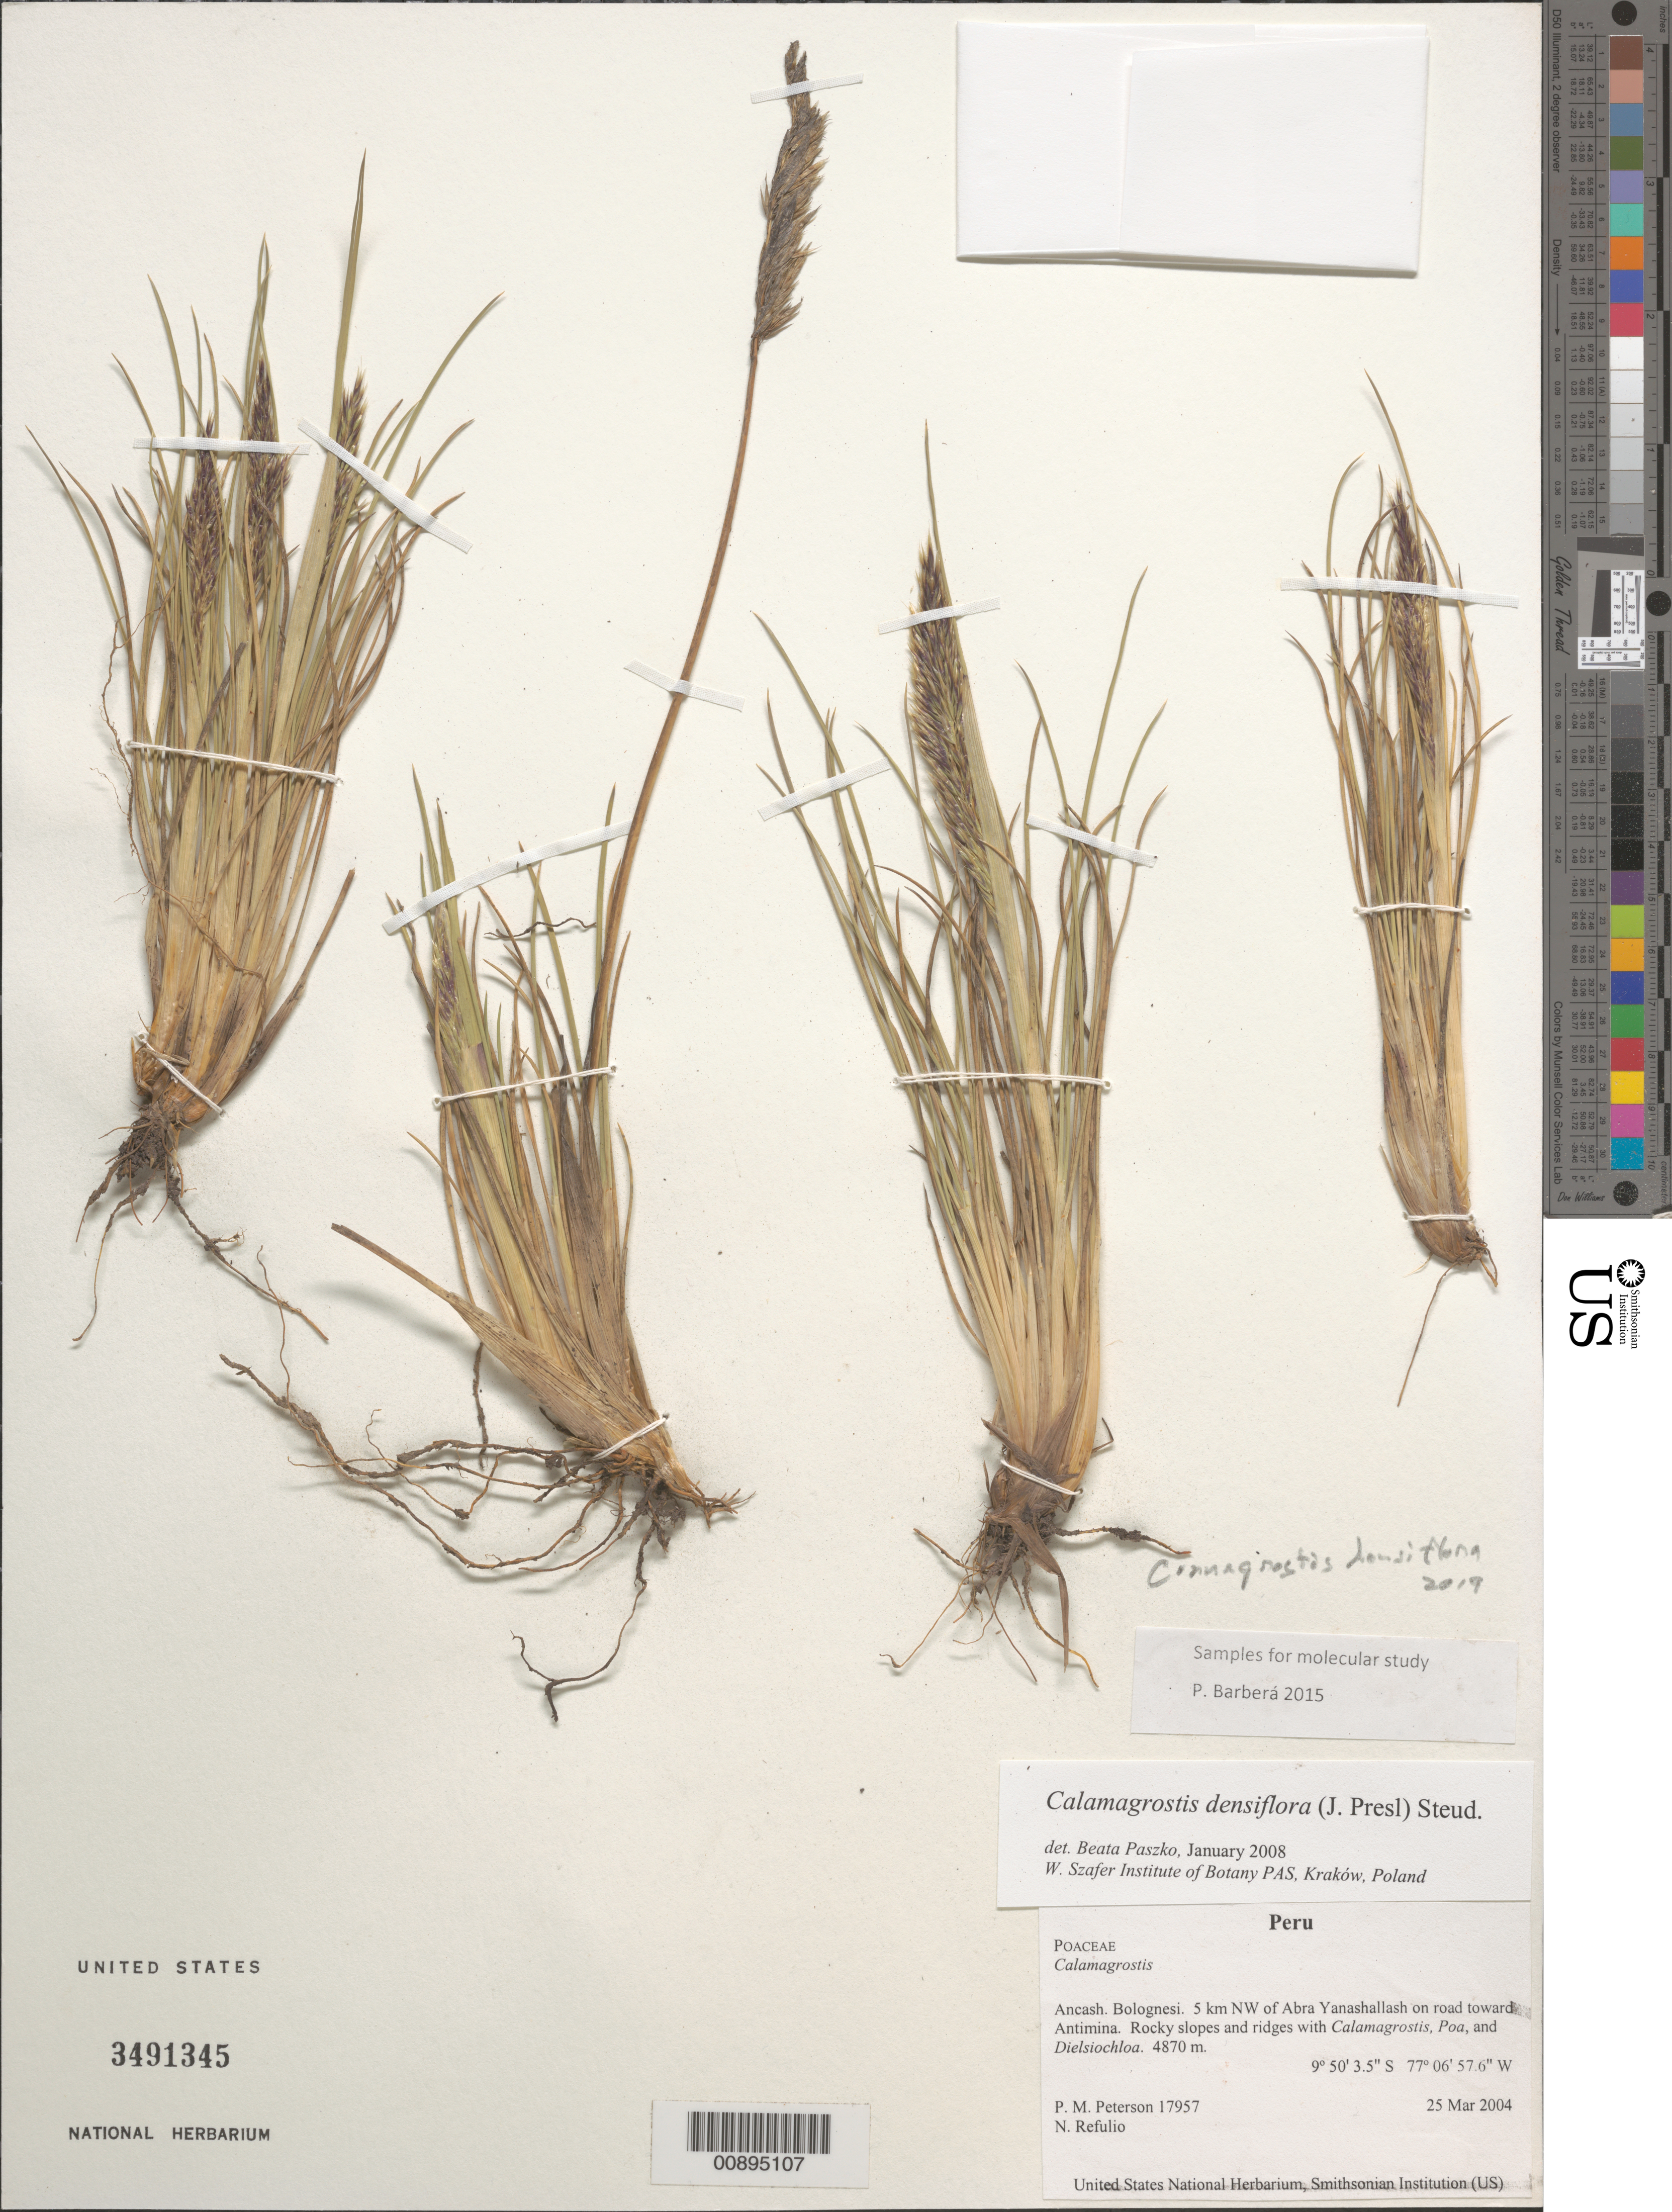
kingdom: Plantae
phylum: Tracheophyta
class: Liliopsida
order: Poales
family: Poaceae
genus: Cinnagrostis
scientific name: Cinnagrostis densiflora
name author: (J. Presl) P.M. Peterson et al.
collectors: P. M. Peterson & N. Refulio-Rodríguez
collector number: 17957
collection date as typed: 25 Mar 2004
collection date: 2004-03-25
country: Peru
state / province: Ancash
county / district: Bolognesi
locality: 5 km NW of Abra Yanashallash on road toward Antimina. Rocky slopes and ridges with Calamagrostis, Poa, and Dielsiochloa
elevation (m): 4870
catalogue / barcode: US 3491345